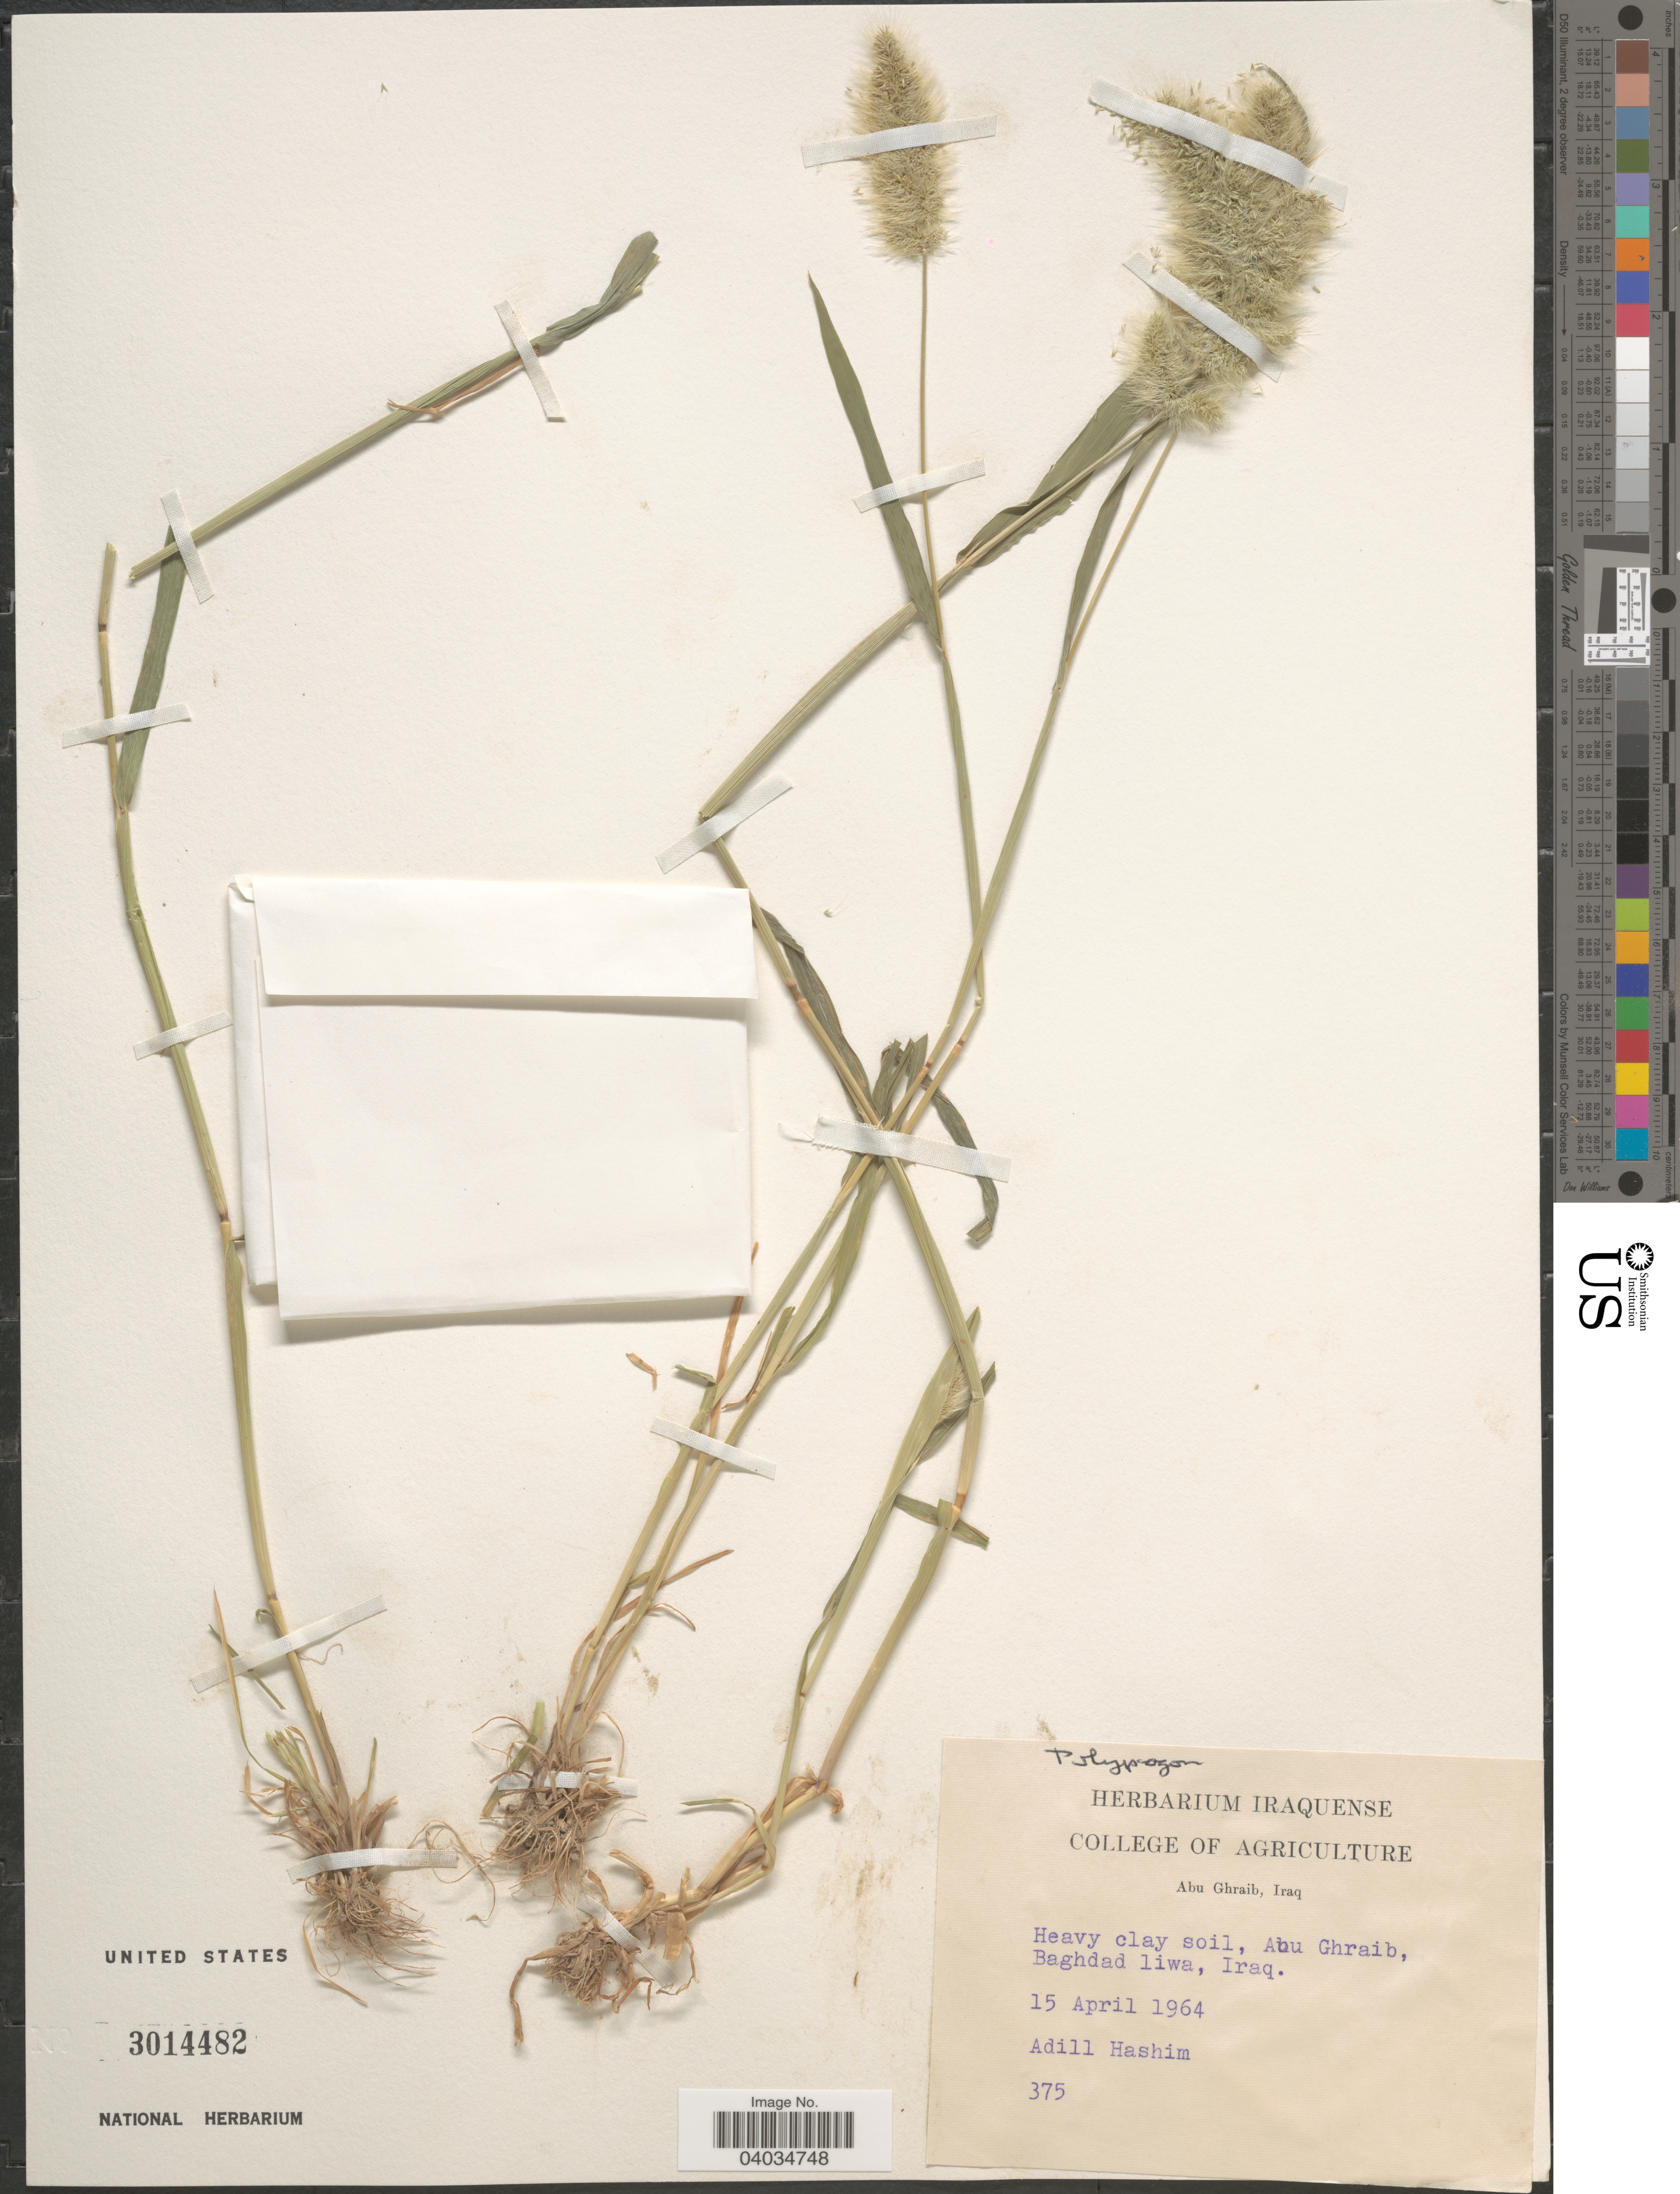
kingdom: Plantae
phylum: Tracheophyta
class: Liliopsida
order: Poales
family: Poaceae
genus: Polypogon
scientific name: Polypogon sp.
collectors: A. Hashim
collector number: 375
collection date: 1964-04-15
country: Iraq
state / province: Baghdad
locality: Abu Ghraib, Baghdad liwa.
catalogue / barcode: US 3014482